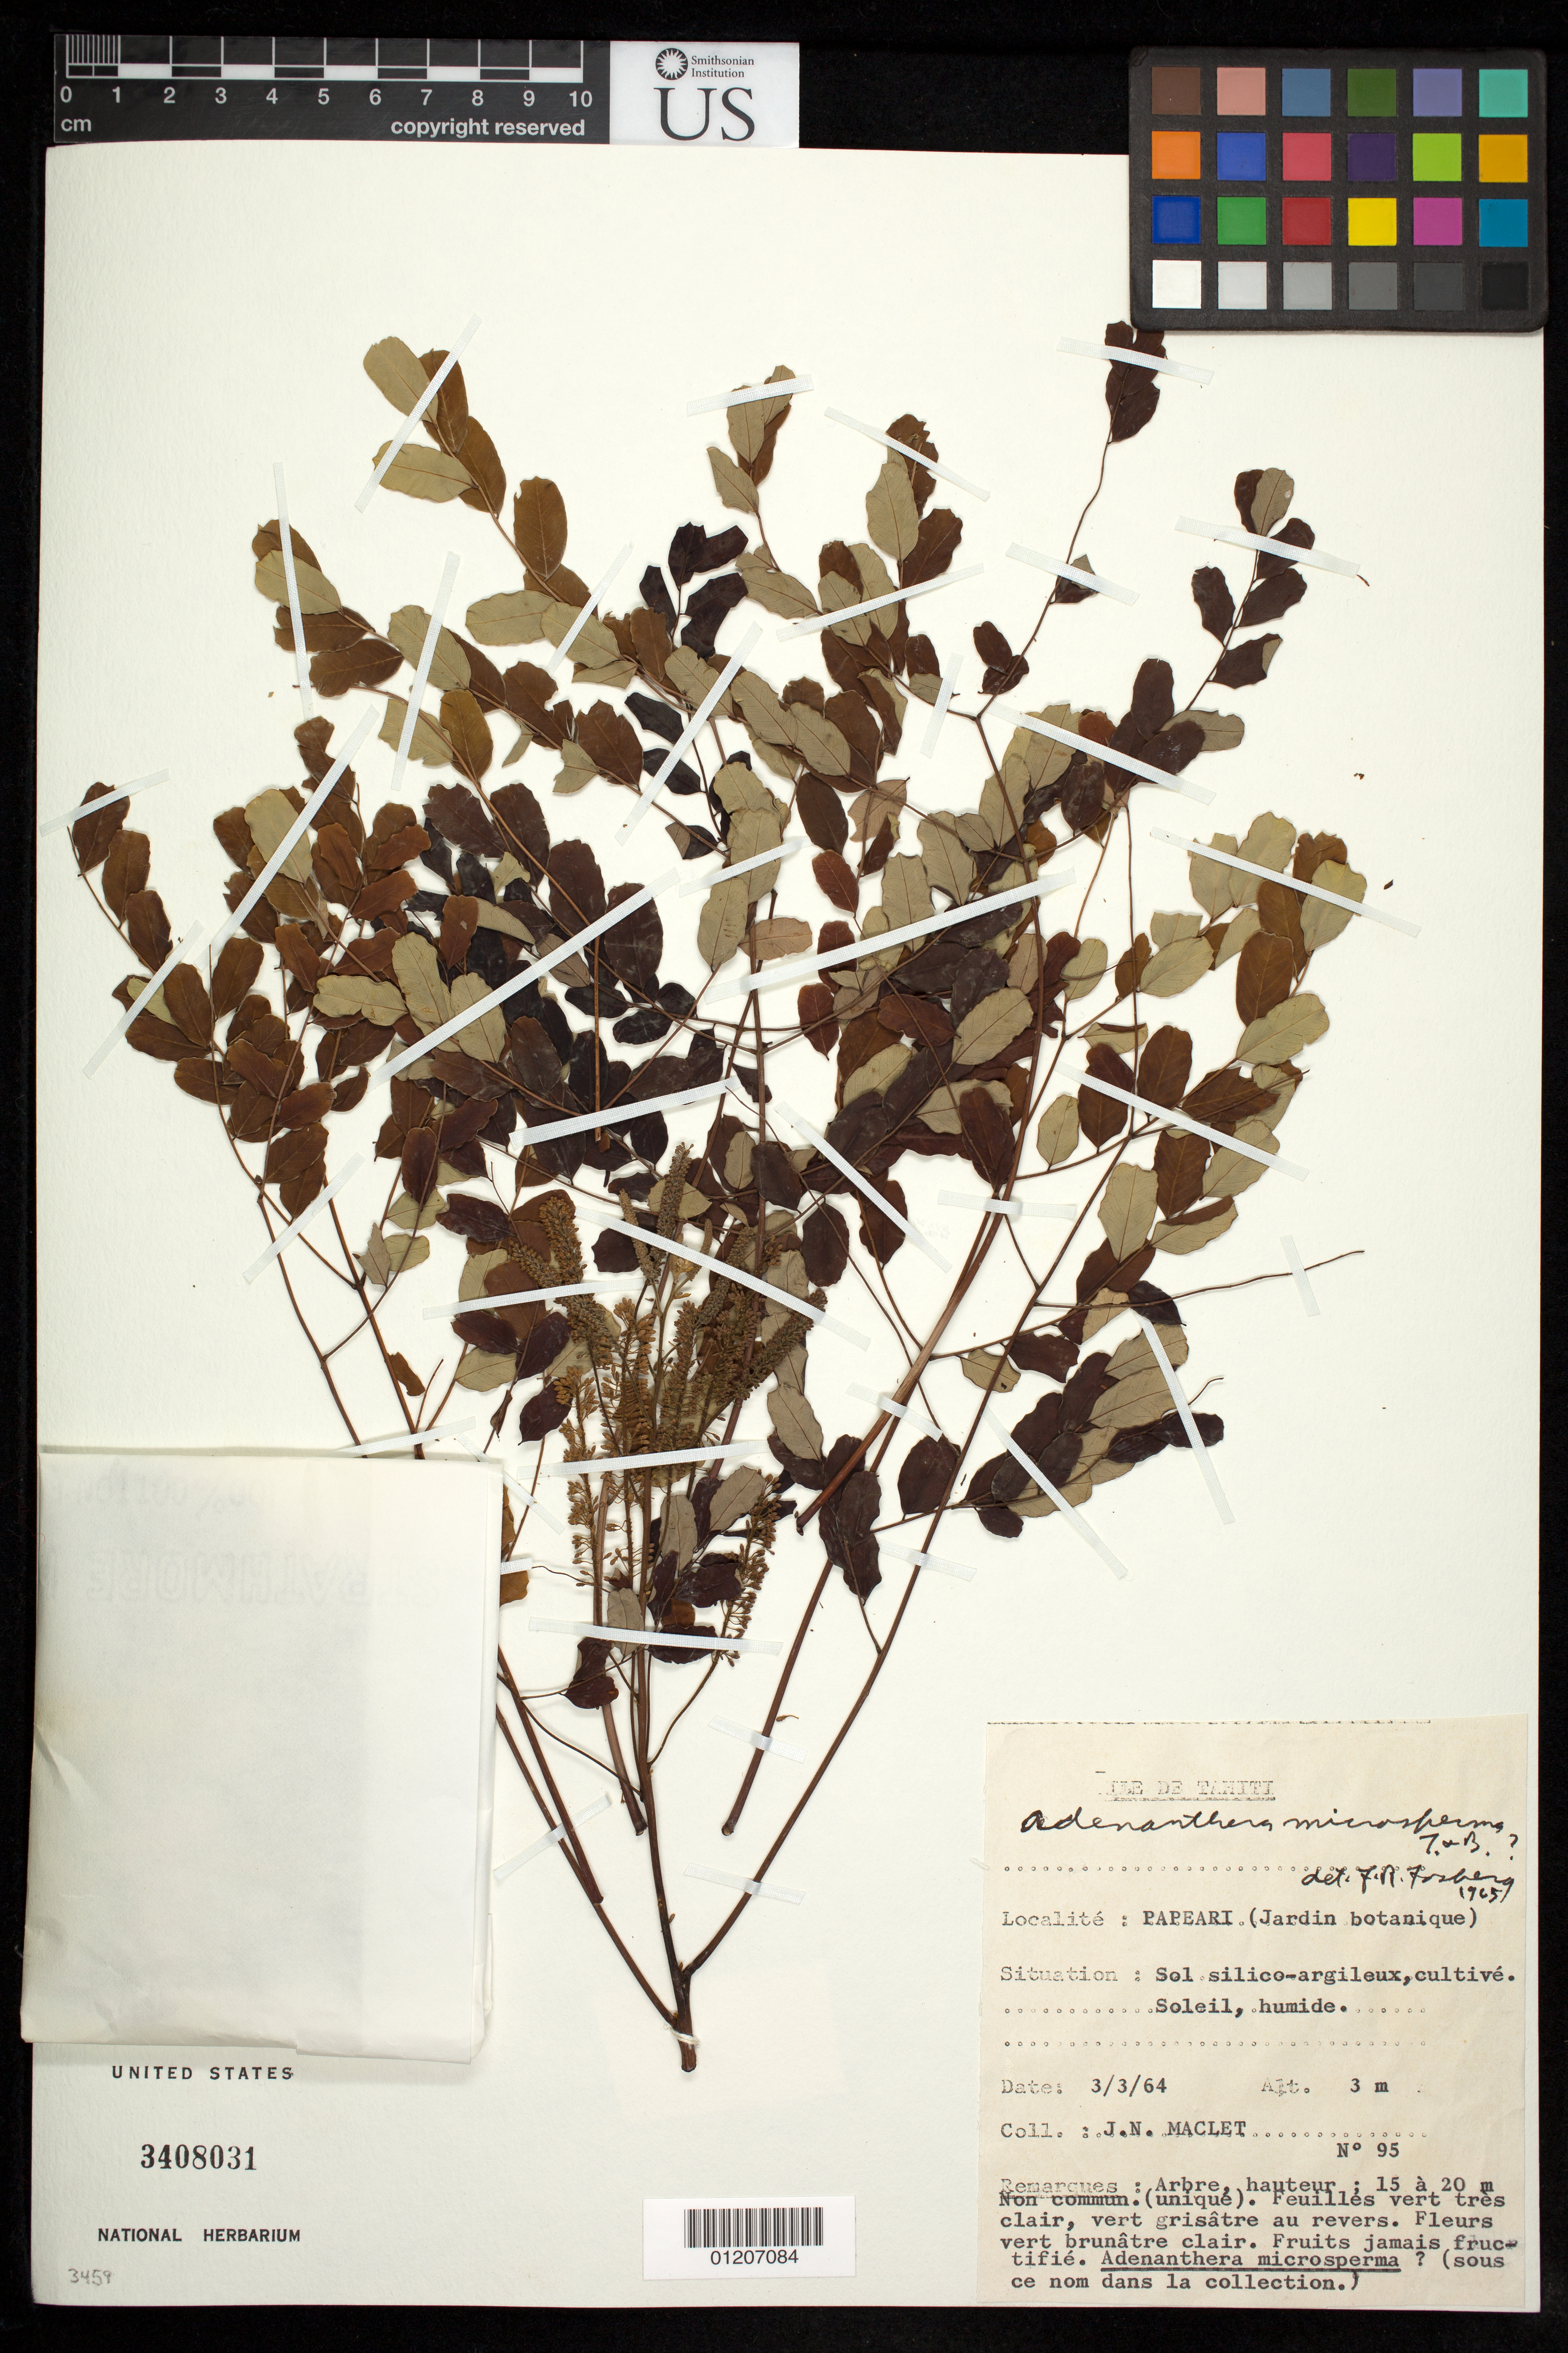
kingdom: Plantae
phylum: Tracheophyta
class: Magnoliopsida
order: Fabales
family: Fabaceae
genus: Adenanthera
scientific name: Adenanthera pavonina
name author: L.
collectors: J. Maclet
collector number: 95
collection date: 1964-03-03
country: French Polynesia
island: Tahiti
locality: Papeari (Jardin botanique)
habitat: Soleil, humide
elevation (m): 3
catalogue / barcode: US 3408031